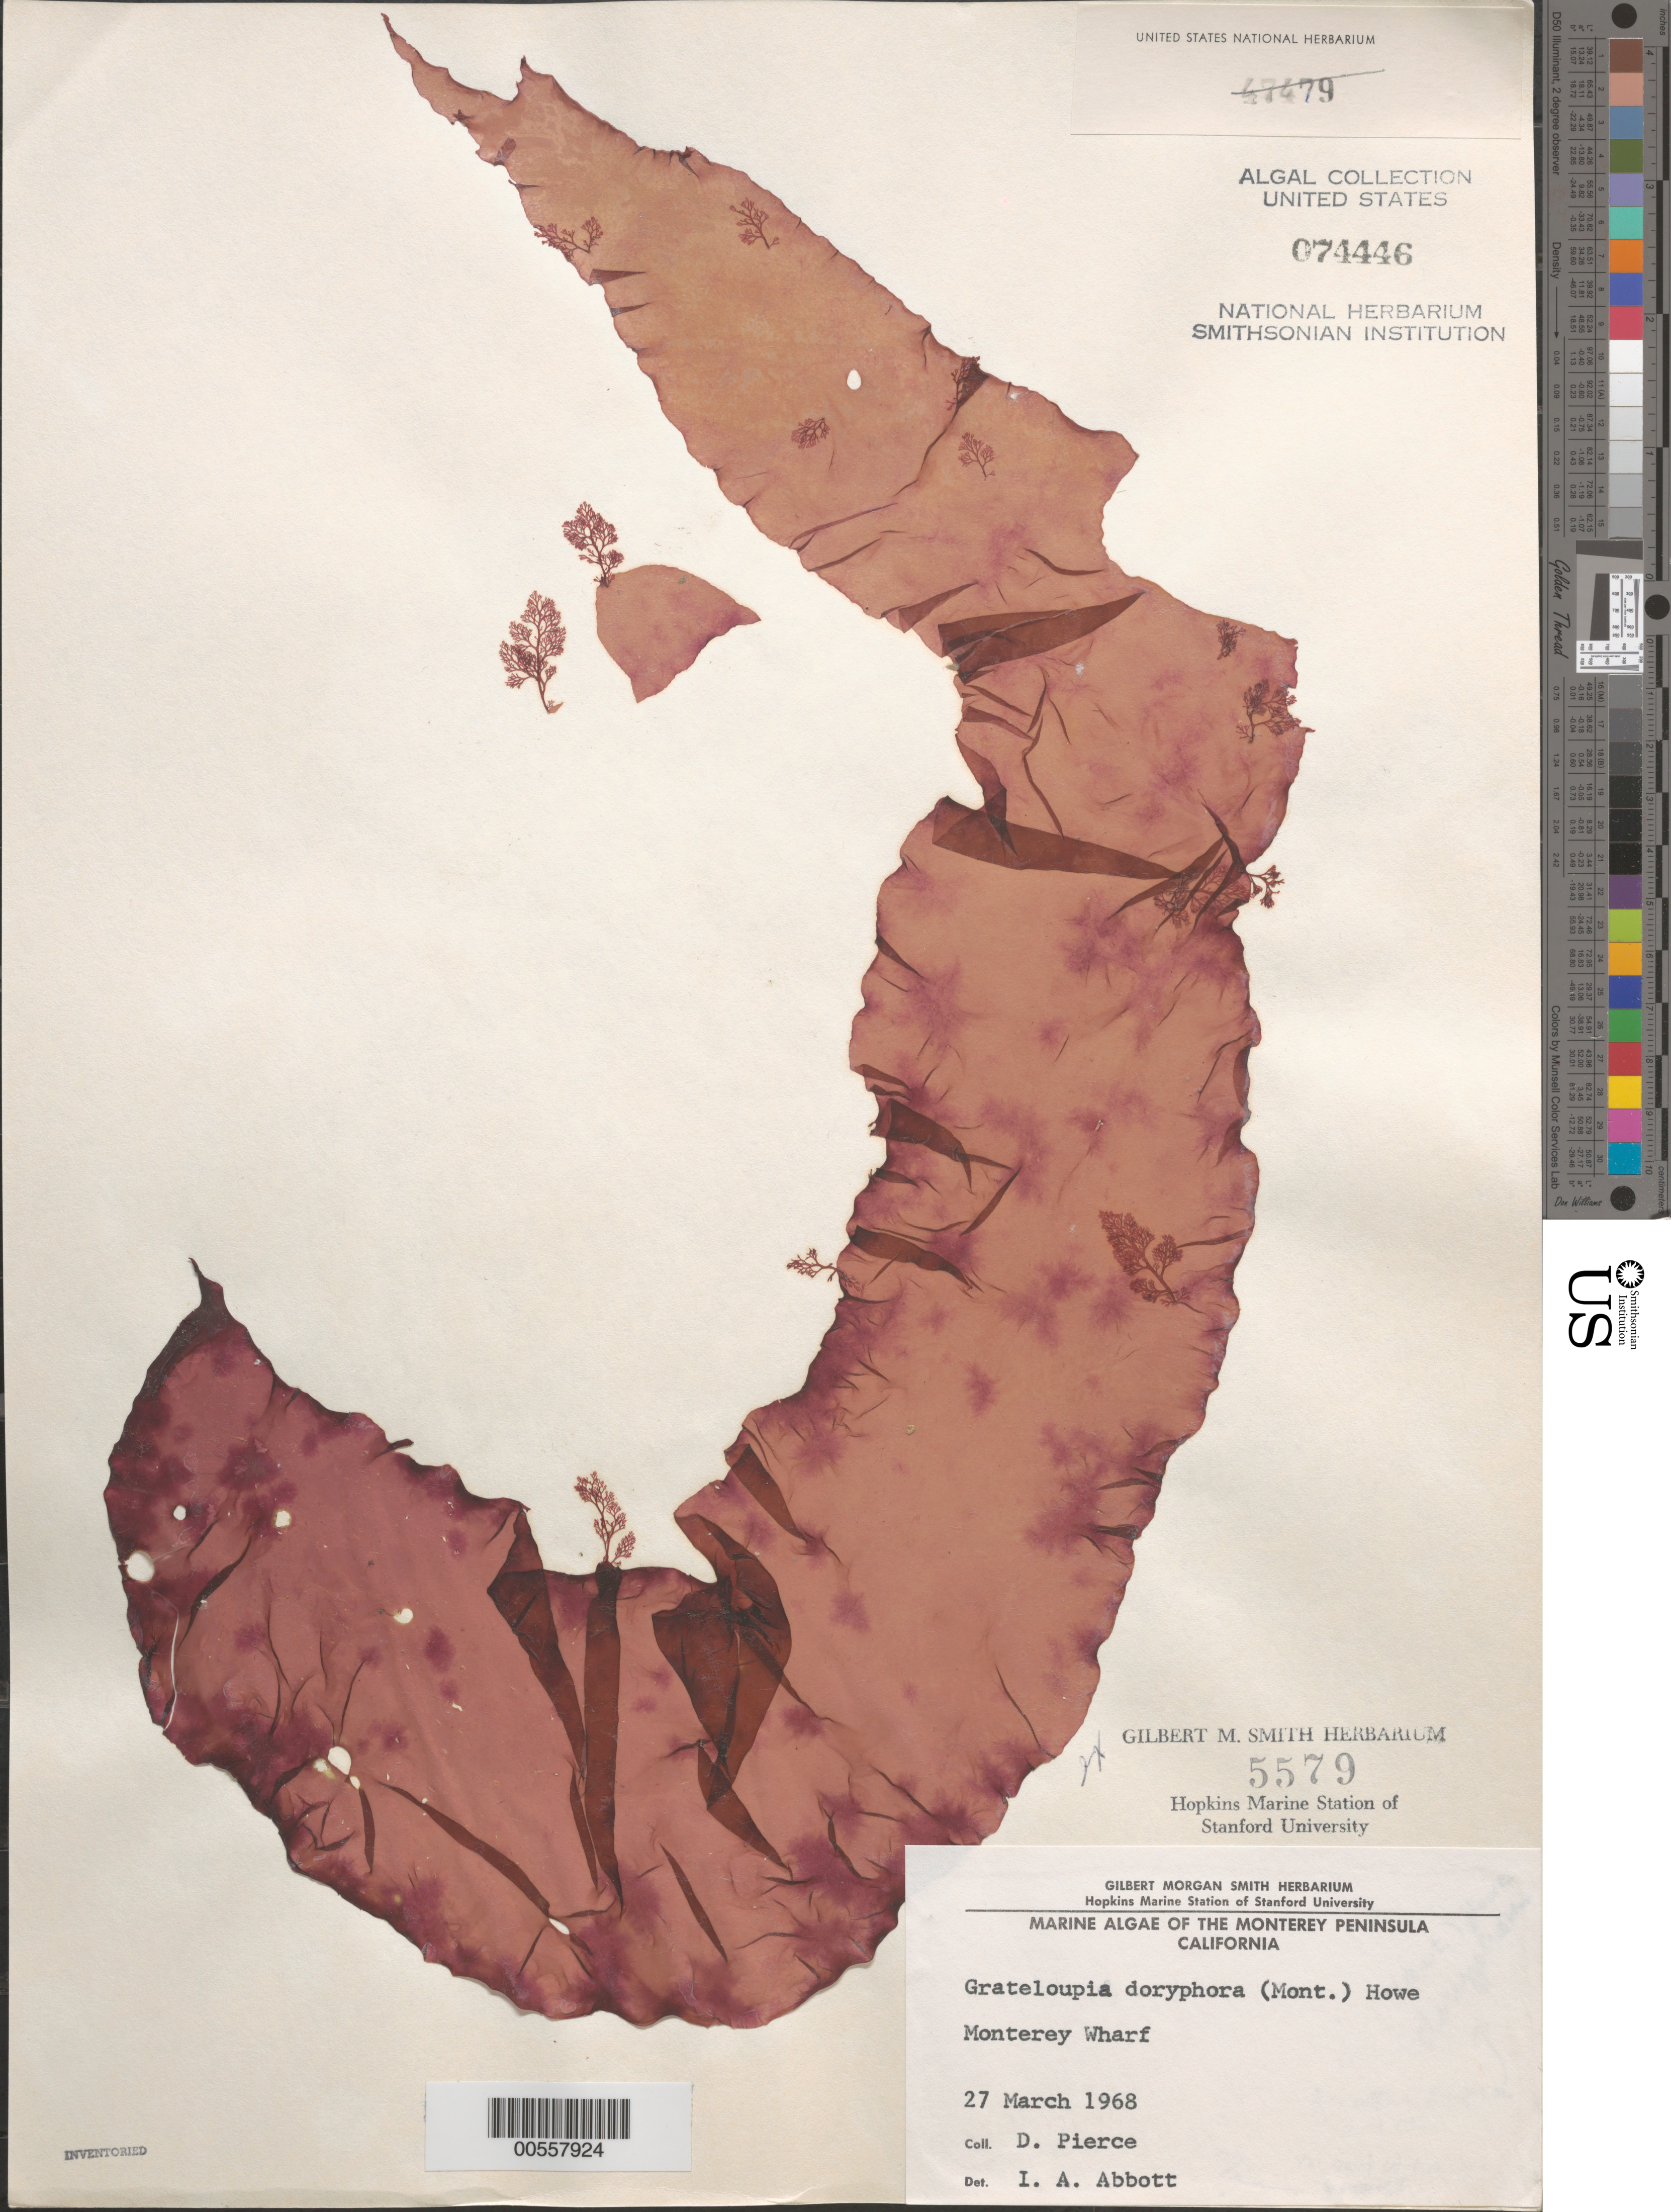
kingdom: Plantae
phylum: Rhodophyta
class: Florideophyceae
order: Halymeniales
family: Halymeniaceae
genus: Grateloupia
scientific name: Grateloupia doryphora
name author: (Mont.) Howe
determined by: Abbott, Isabella A.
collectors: D. Pierce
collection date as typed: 27 Mar 1968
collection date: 1968-03-27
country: United States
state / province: California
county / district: Monterey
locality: Monterey Wharf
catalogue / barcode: US 74446